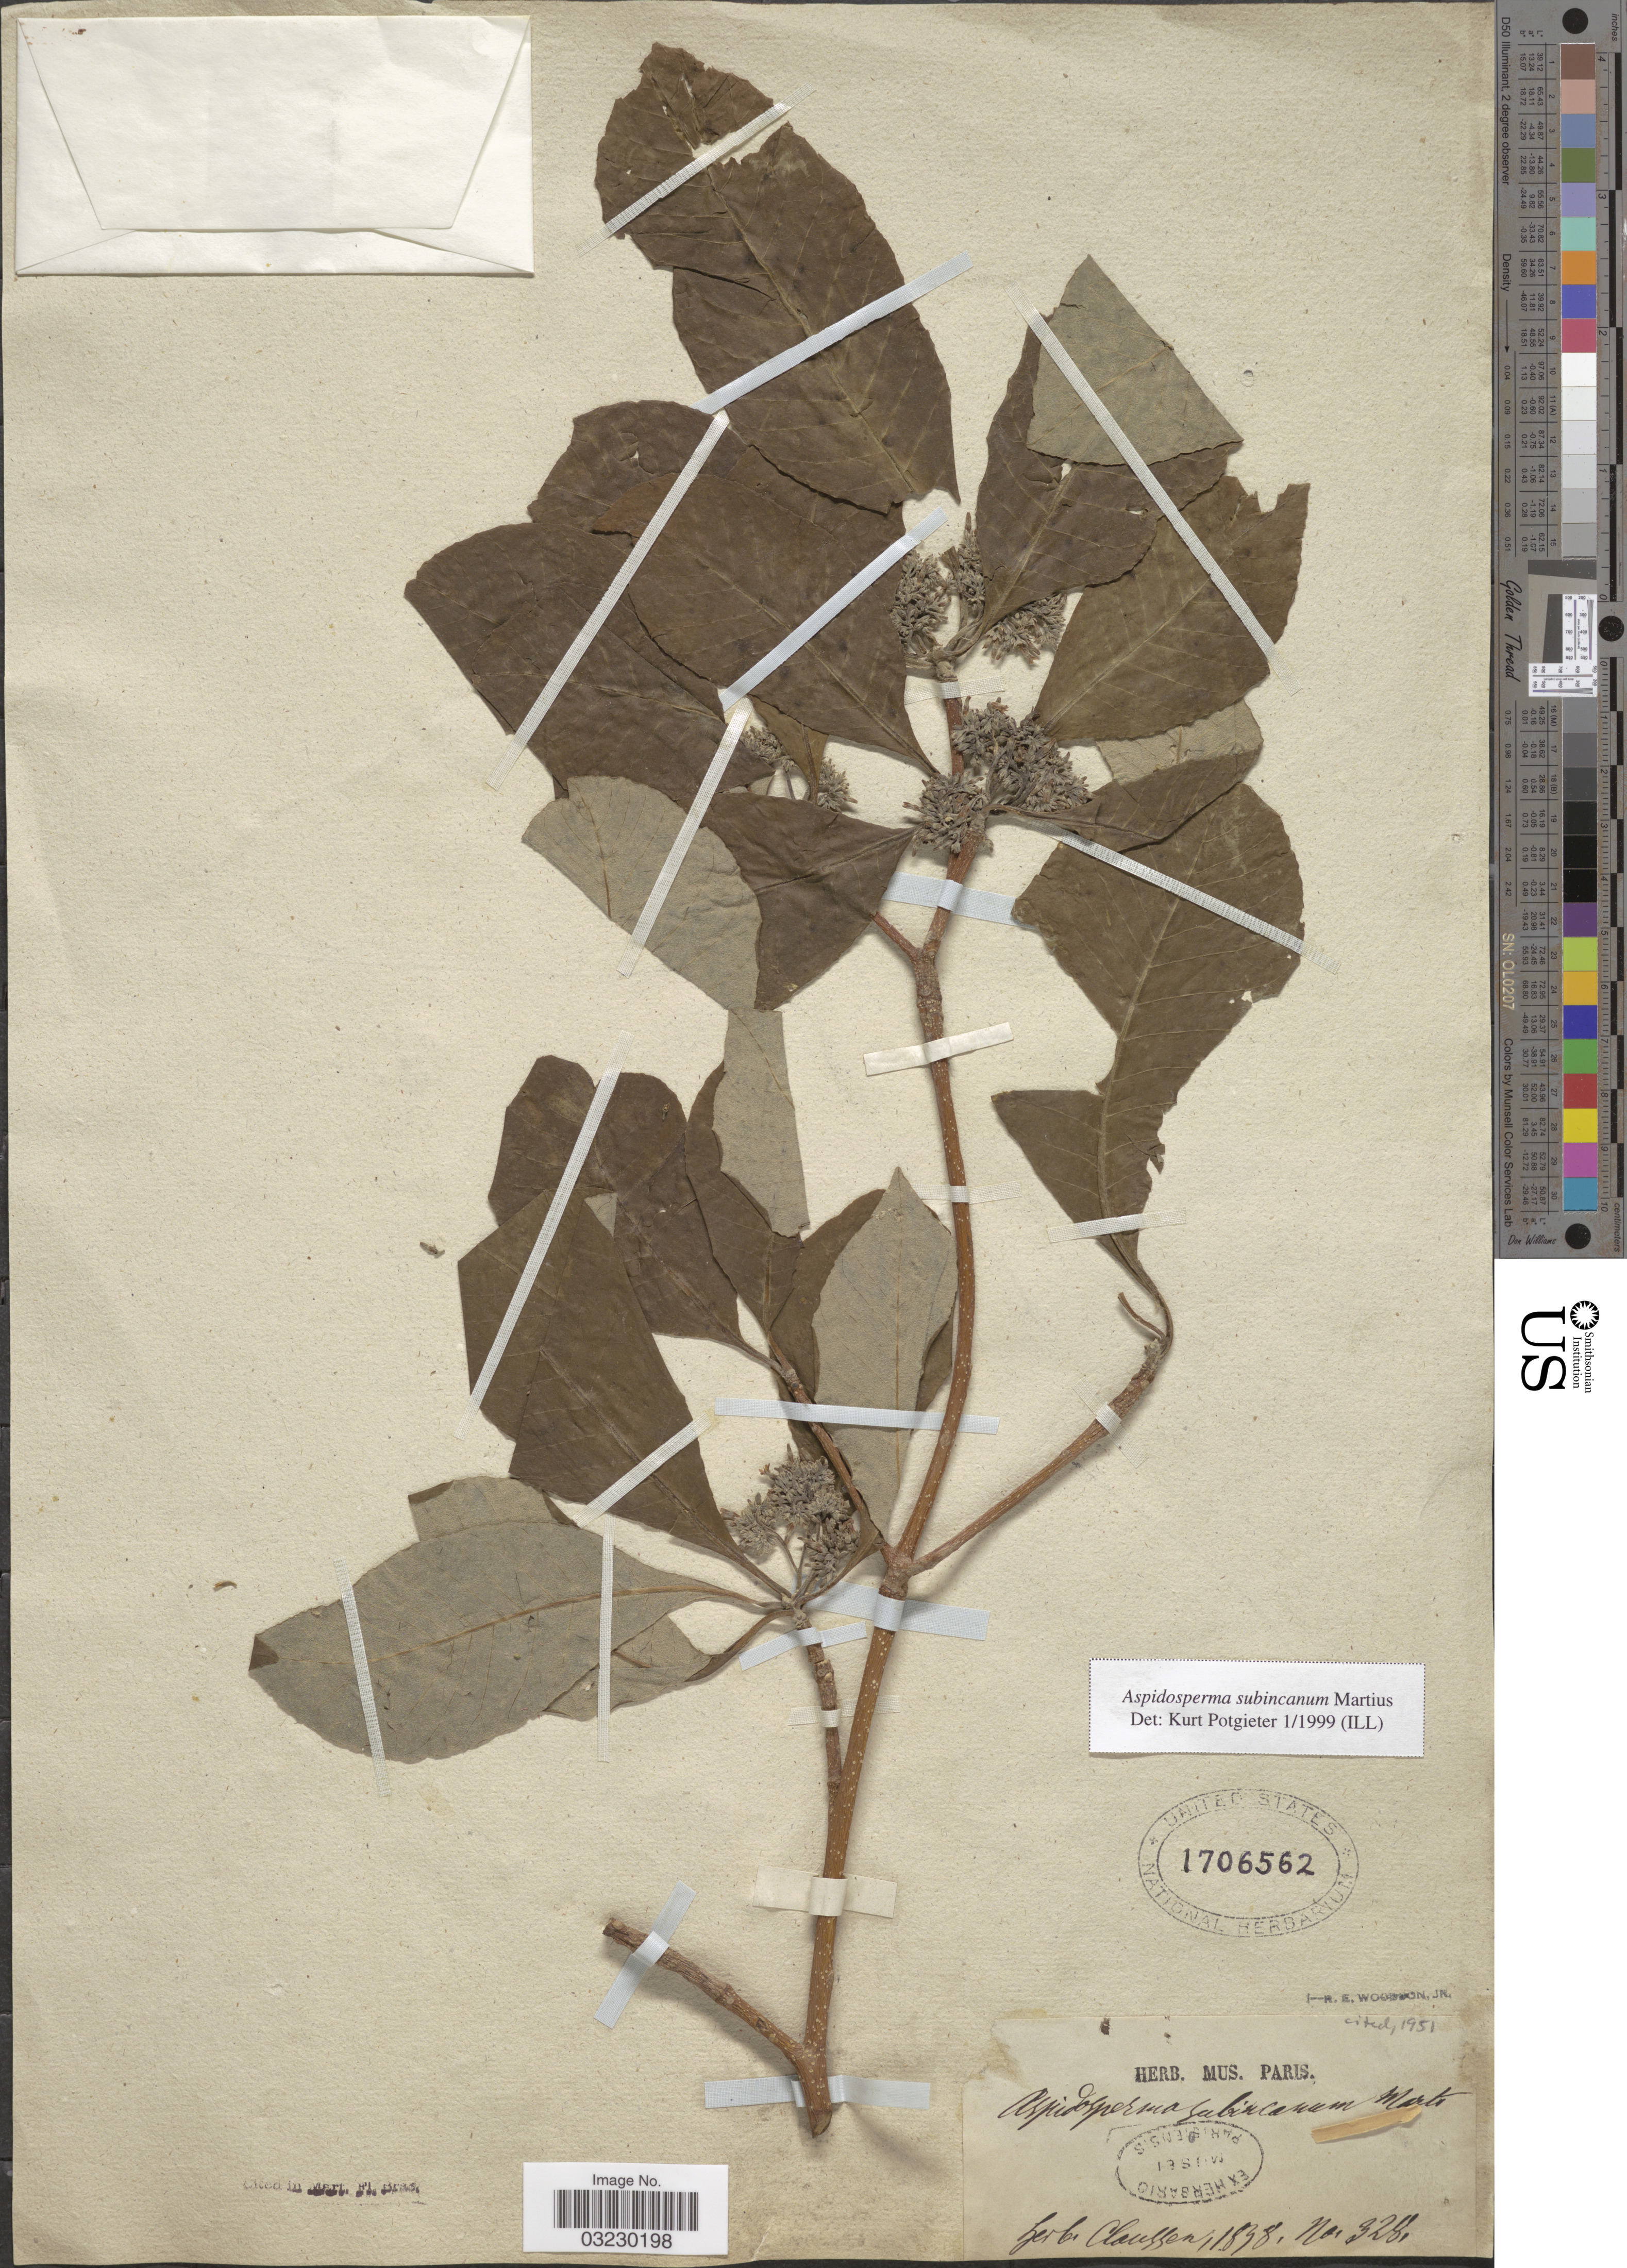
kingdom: Plantae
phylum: Tracheophyta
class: Magnoliopsida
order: Gentianales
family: Apocynaceae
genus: Aspidosperma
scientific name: Aspidosperma subincanum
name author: Mart.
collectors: Ex herb. Claussen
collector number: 328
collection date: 1838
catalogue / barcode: US 1706562